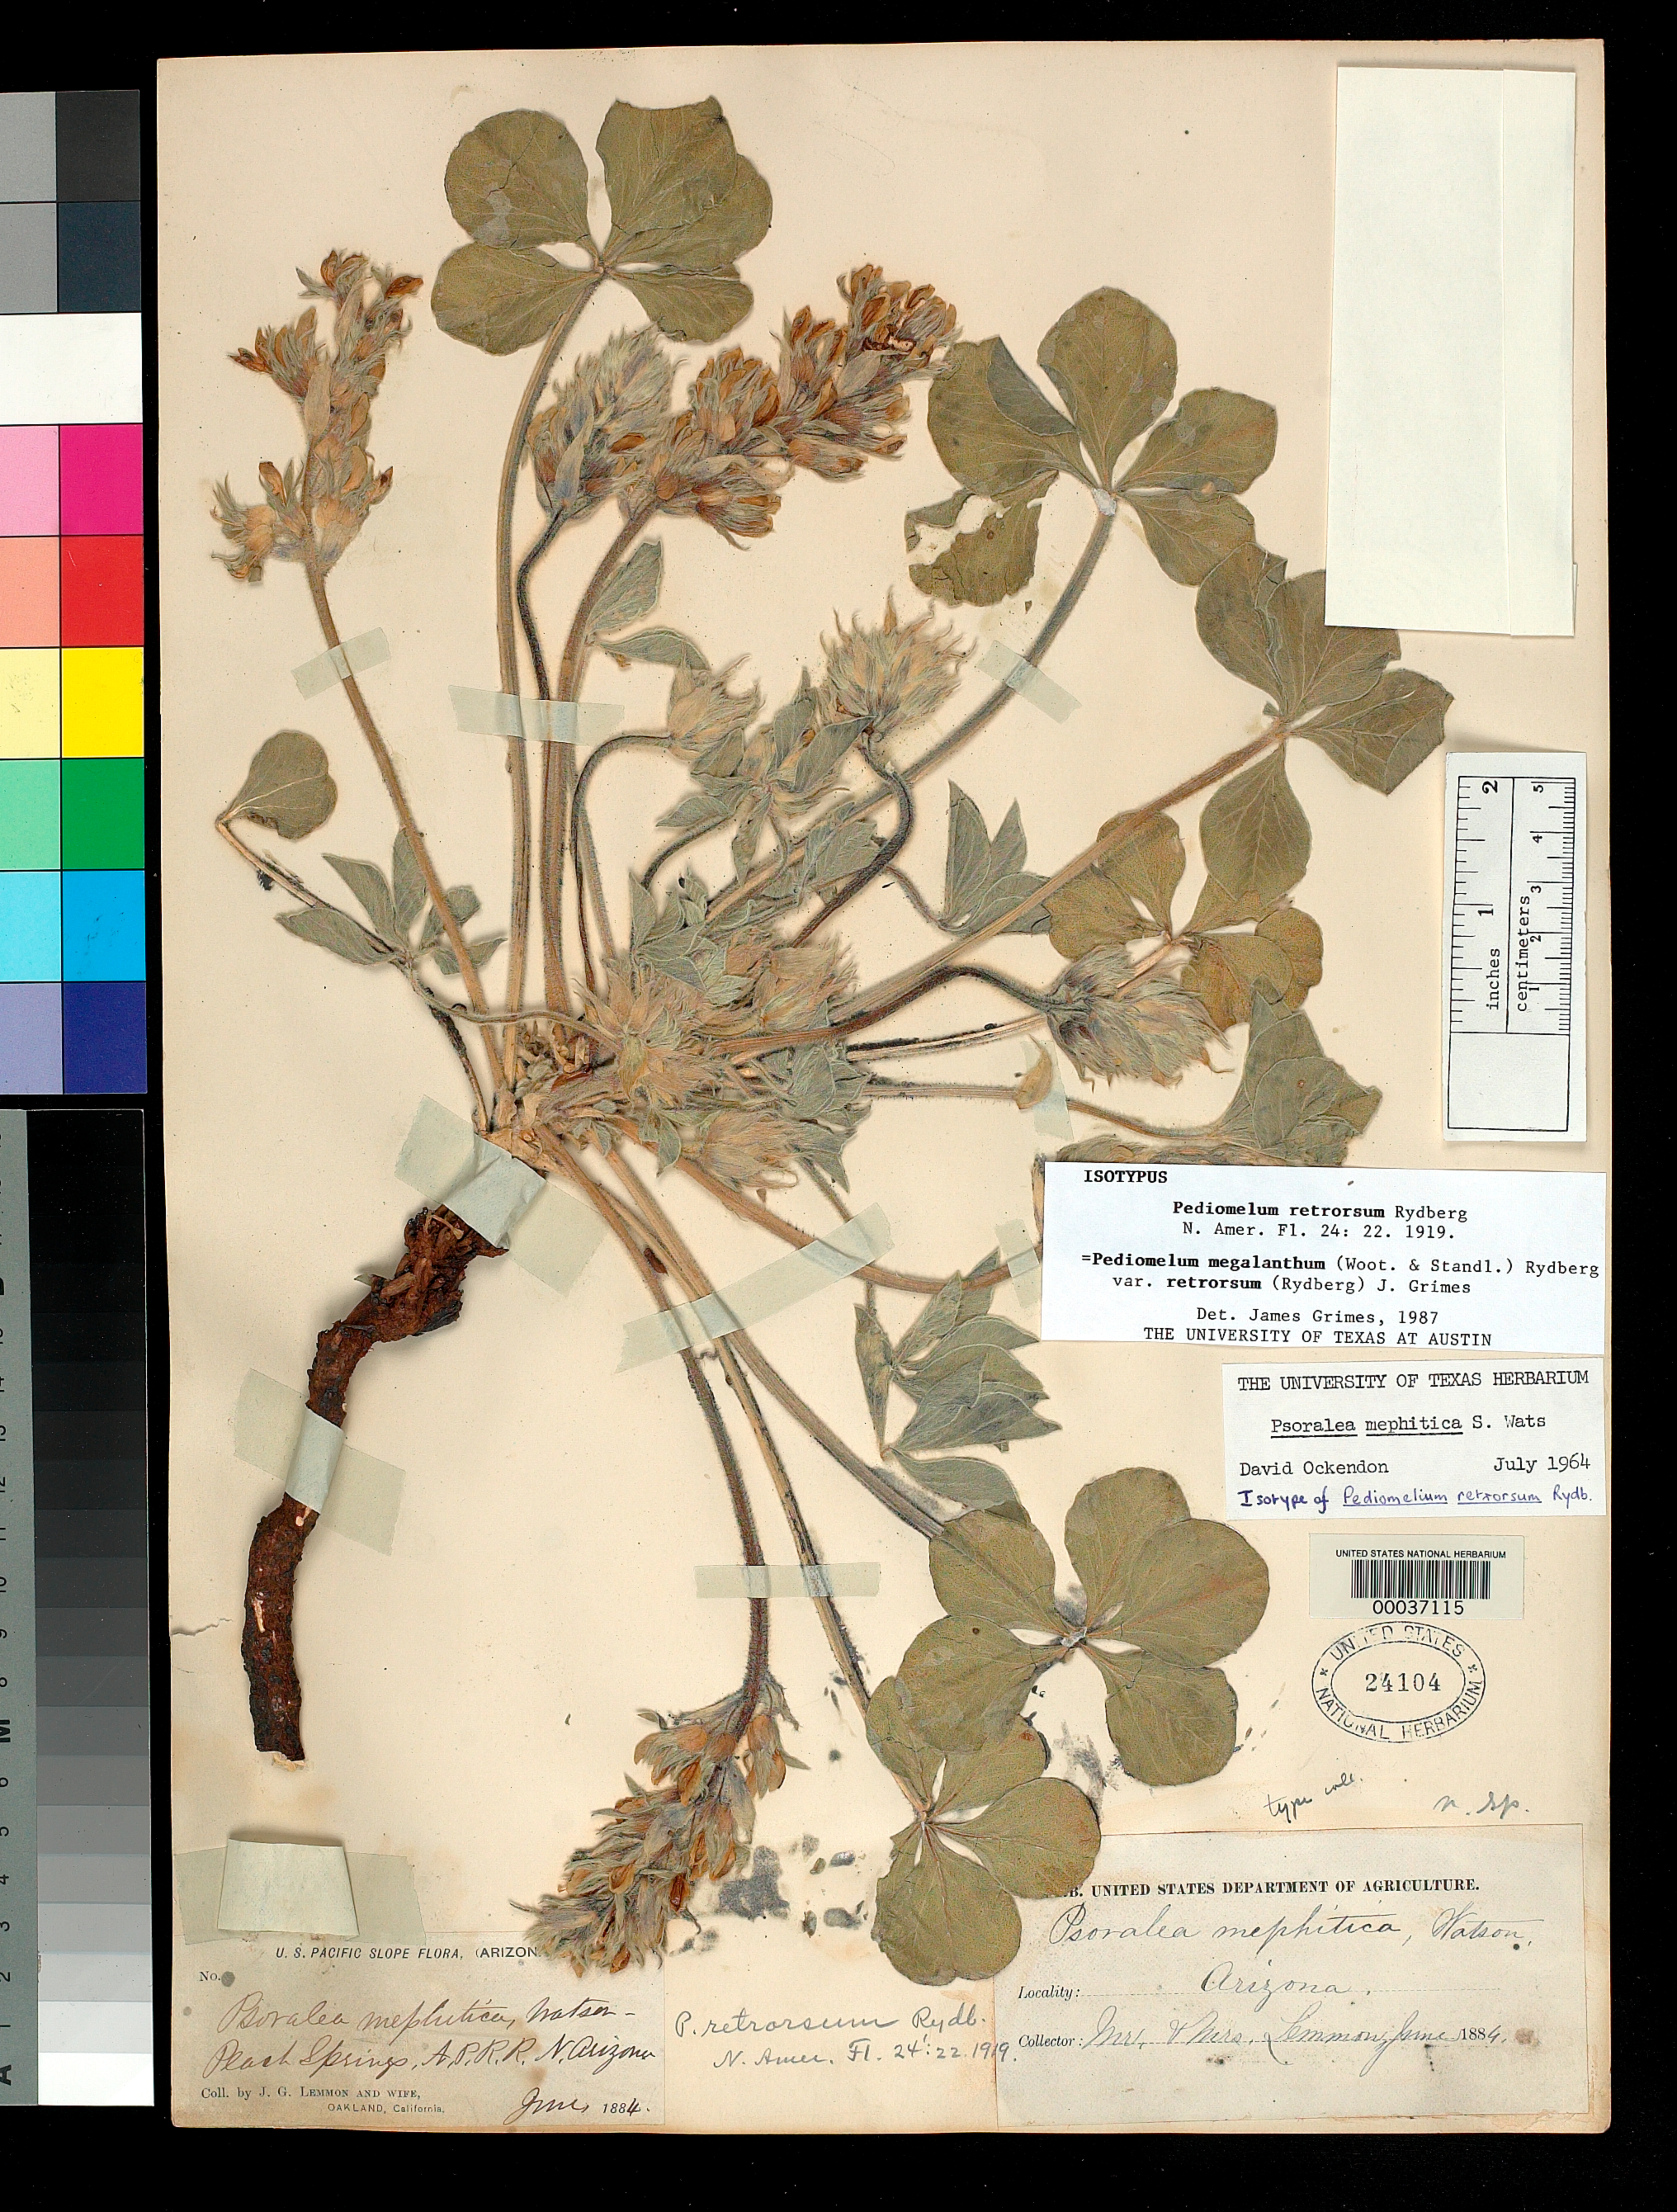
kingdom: Plantae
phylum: Tracheophyta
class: Magnoliopsida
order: Fabales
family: Fabaceae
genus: Pediomelum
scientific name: Pediomelum retrorsum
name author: Rydb.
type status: Isotype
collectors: J. G. Lemmon & J. Lemmon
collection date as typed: Jun 1884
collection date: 1884-06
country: United States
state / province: Arizona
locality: Peach Springs.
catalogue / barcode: US 24104